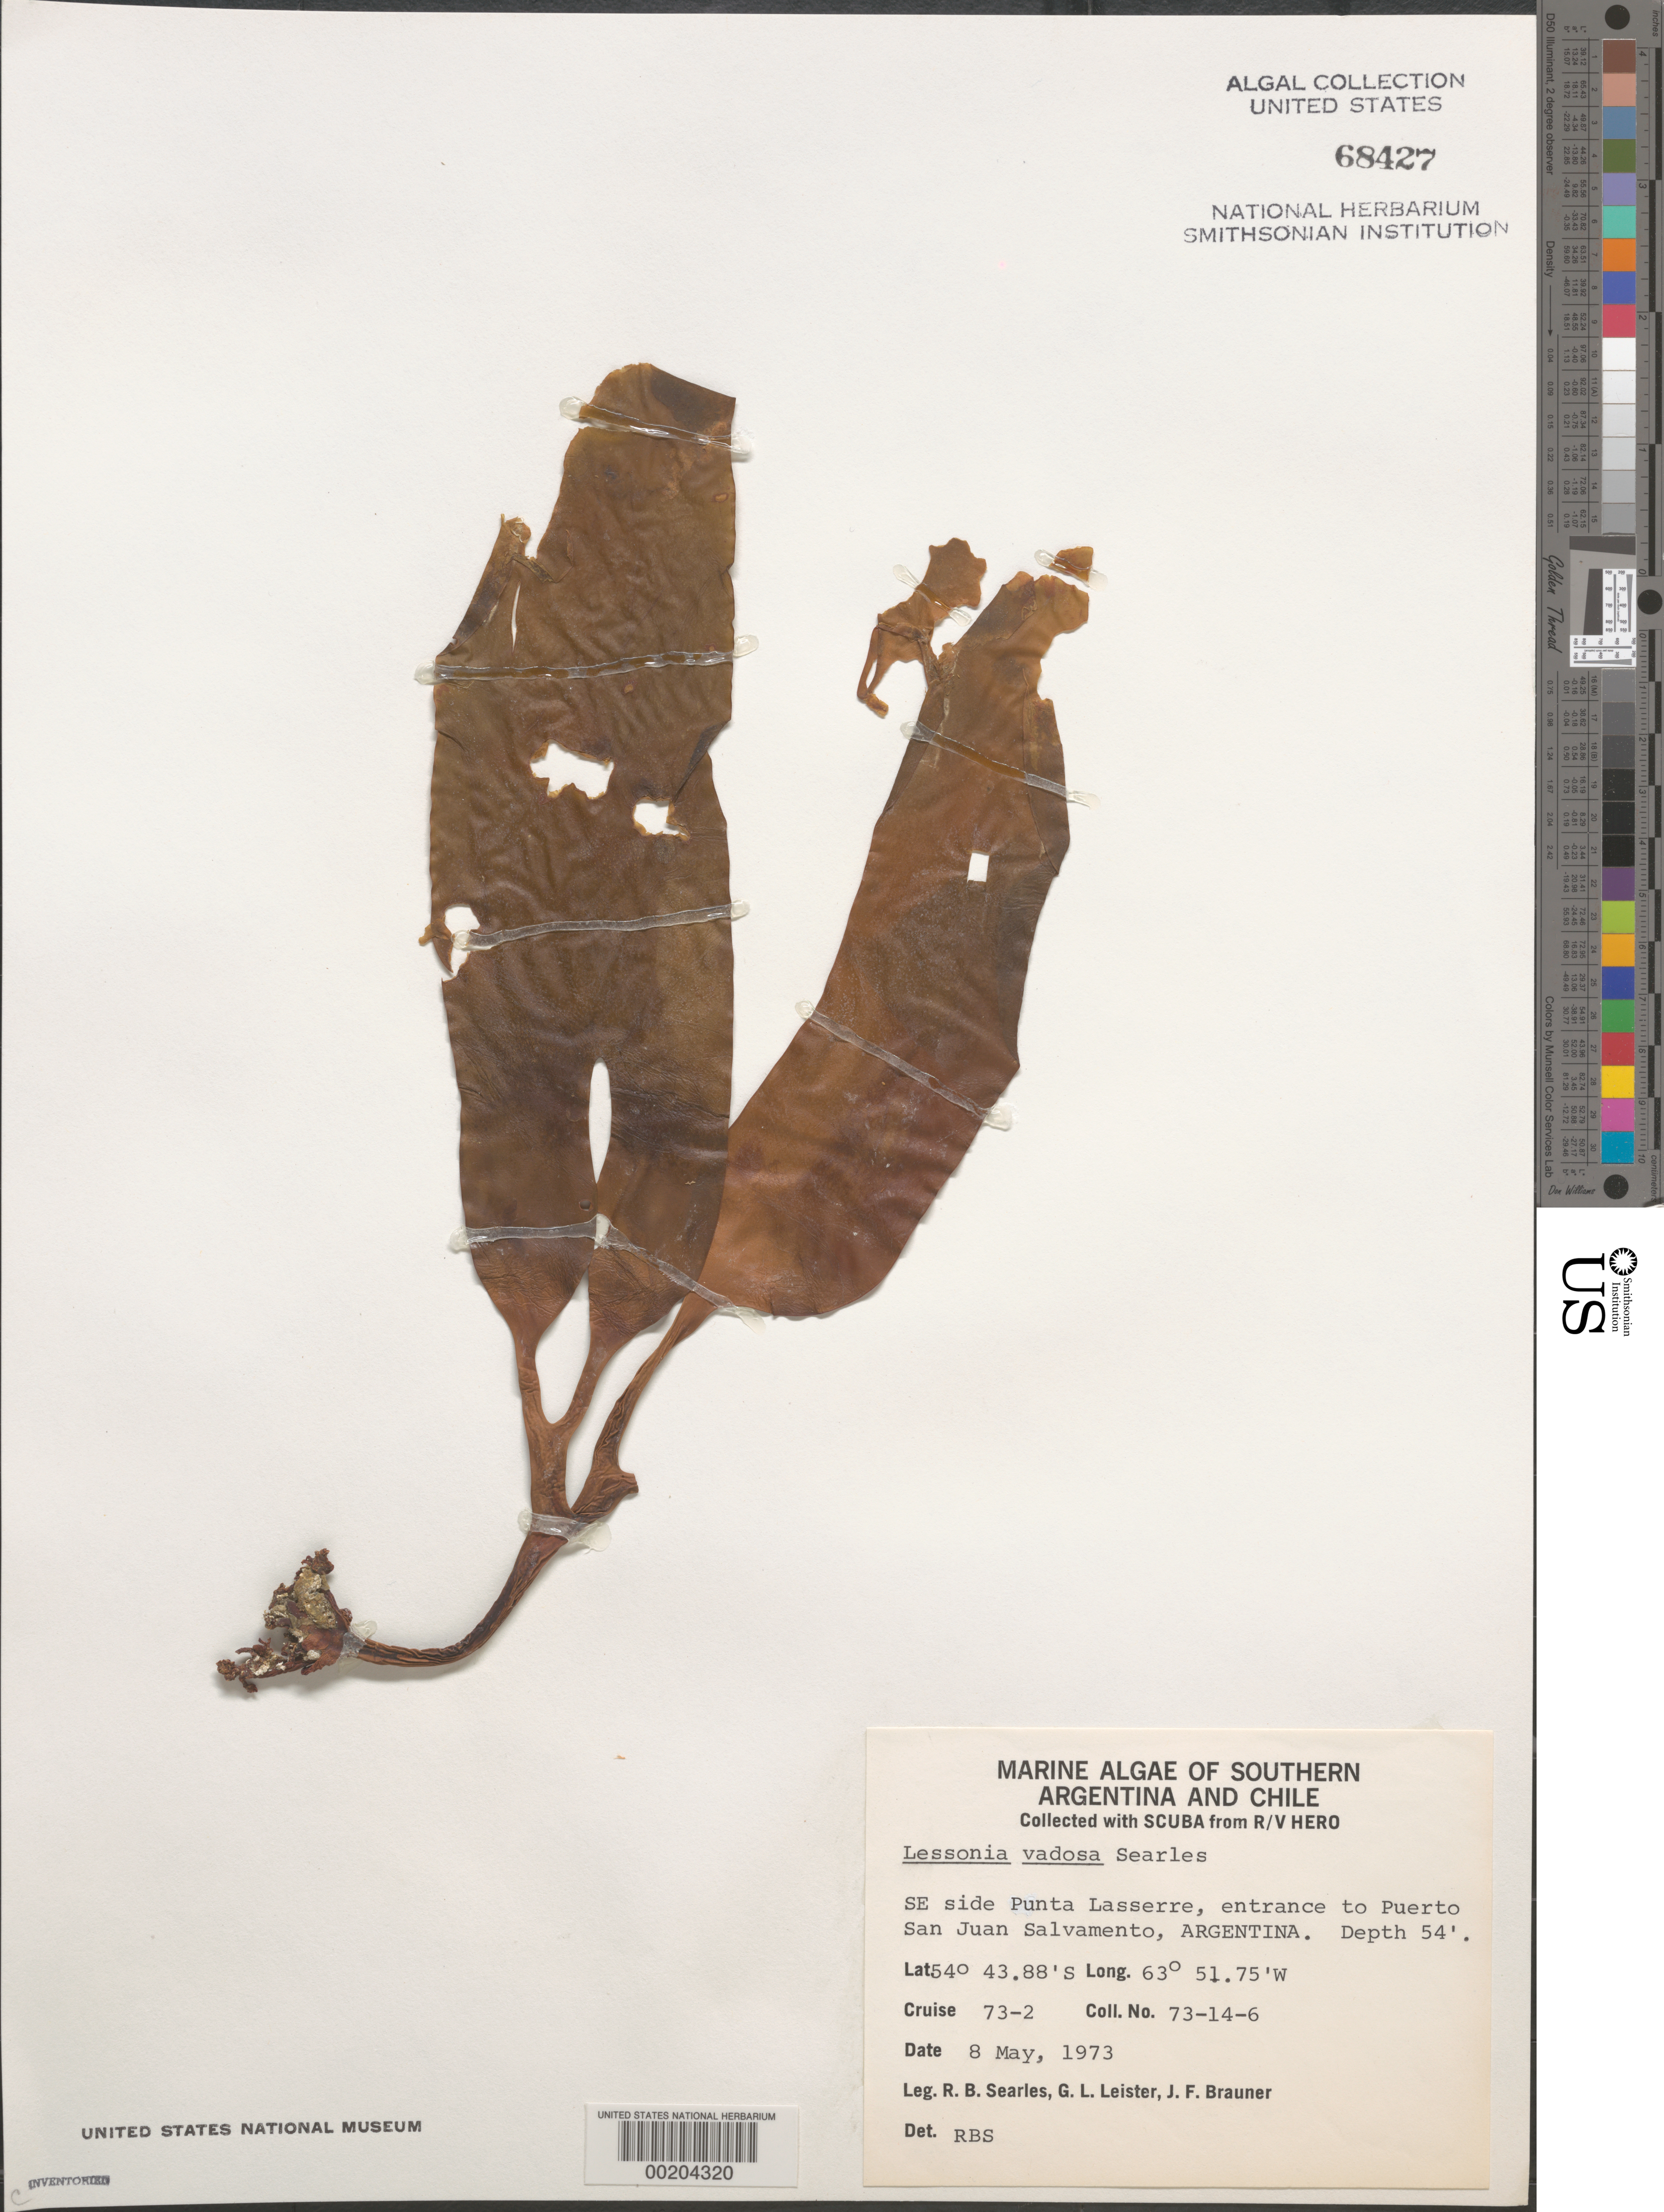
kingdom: Chromista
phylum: Ochrophyta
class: Phaeophyceae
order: Laminariales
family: Lessoniaceae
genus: Lessonia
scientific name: Lessonia flavicans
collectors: R. Searles, G. Leister & J. F. Brauner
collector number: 73-14-6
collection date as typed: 08 May 1973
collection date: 1973-05-08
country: Argentina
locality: Punta Lassere, Puerto San Juan Salvamento entrance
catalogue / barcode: US 68427